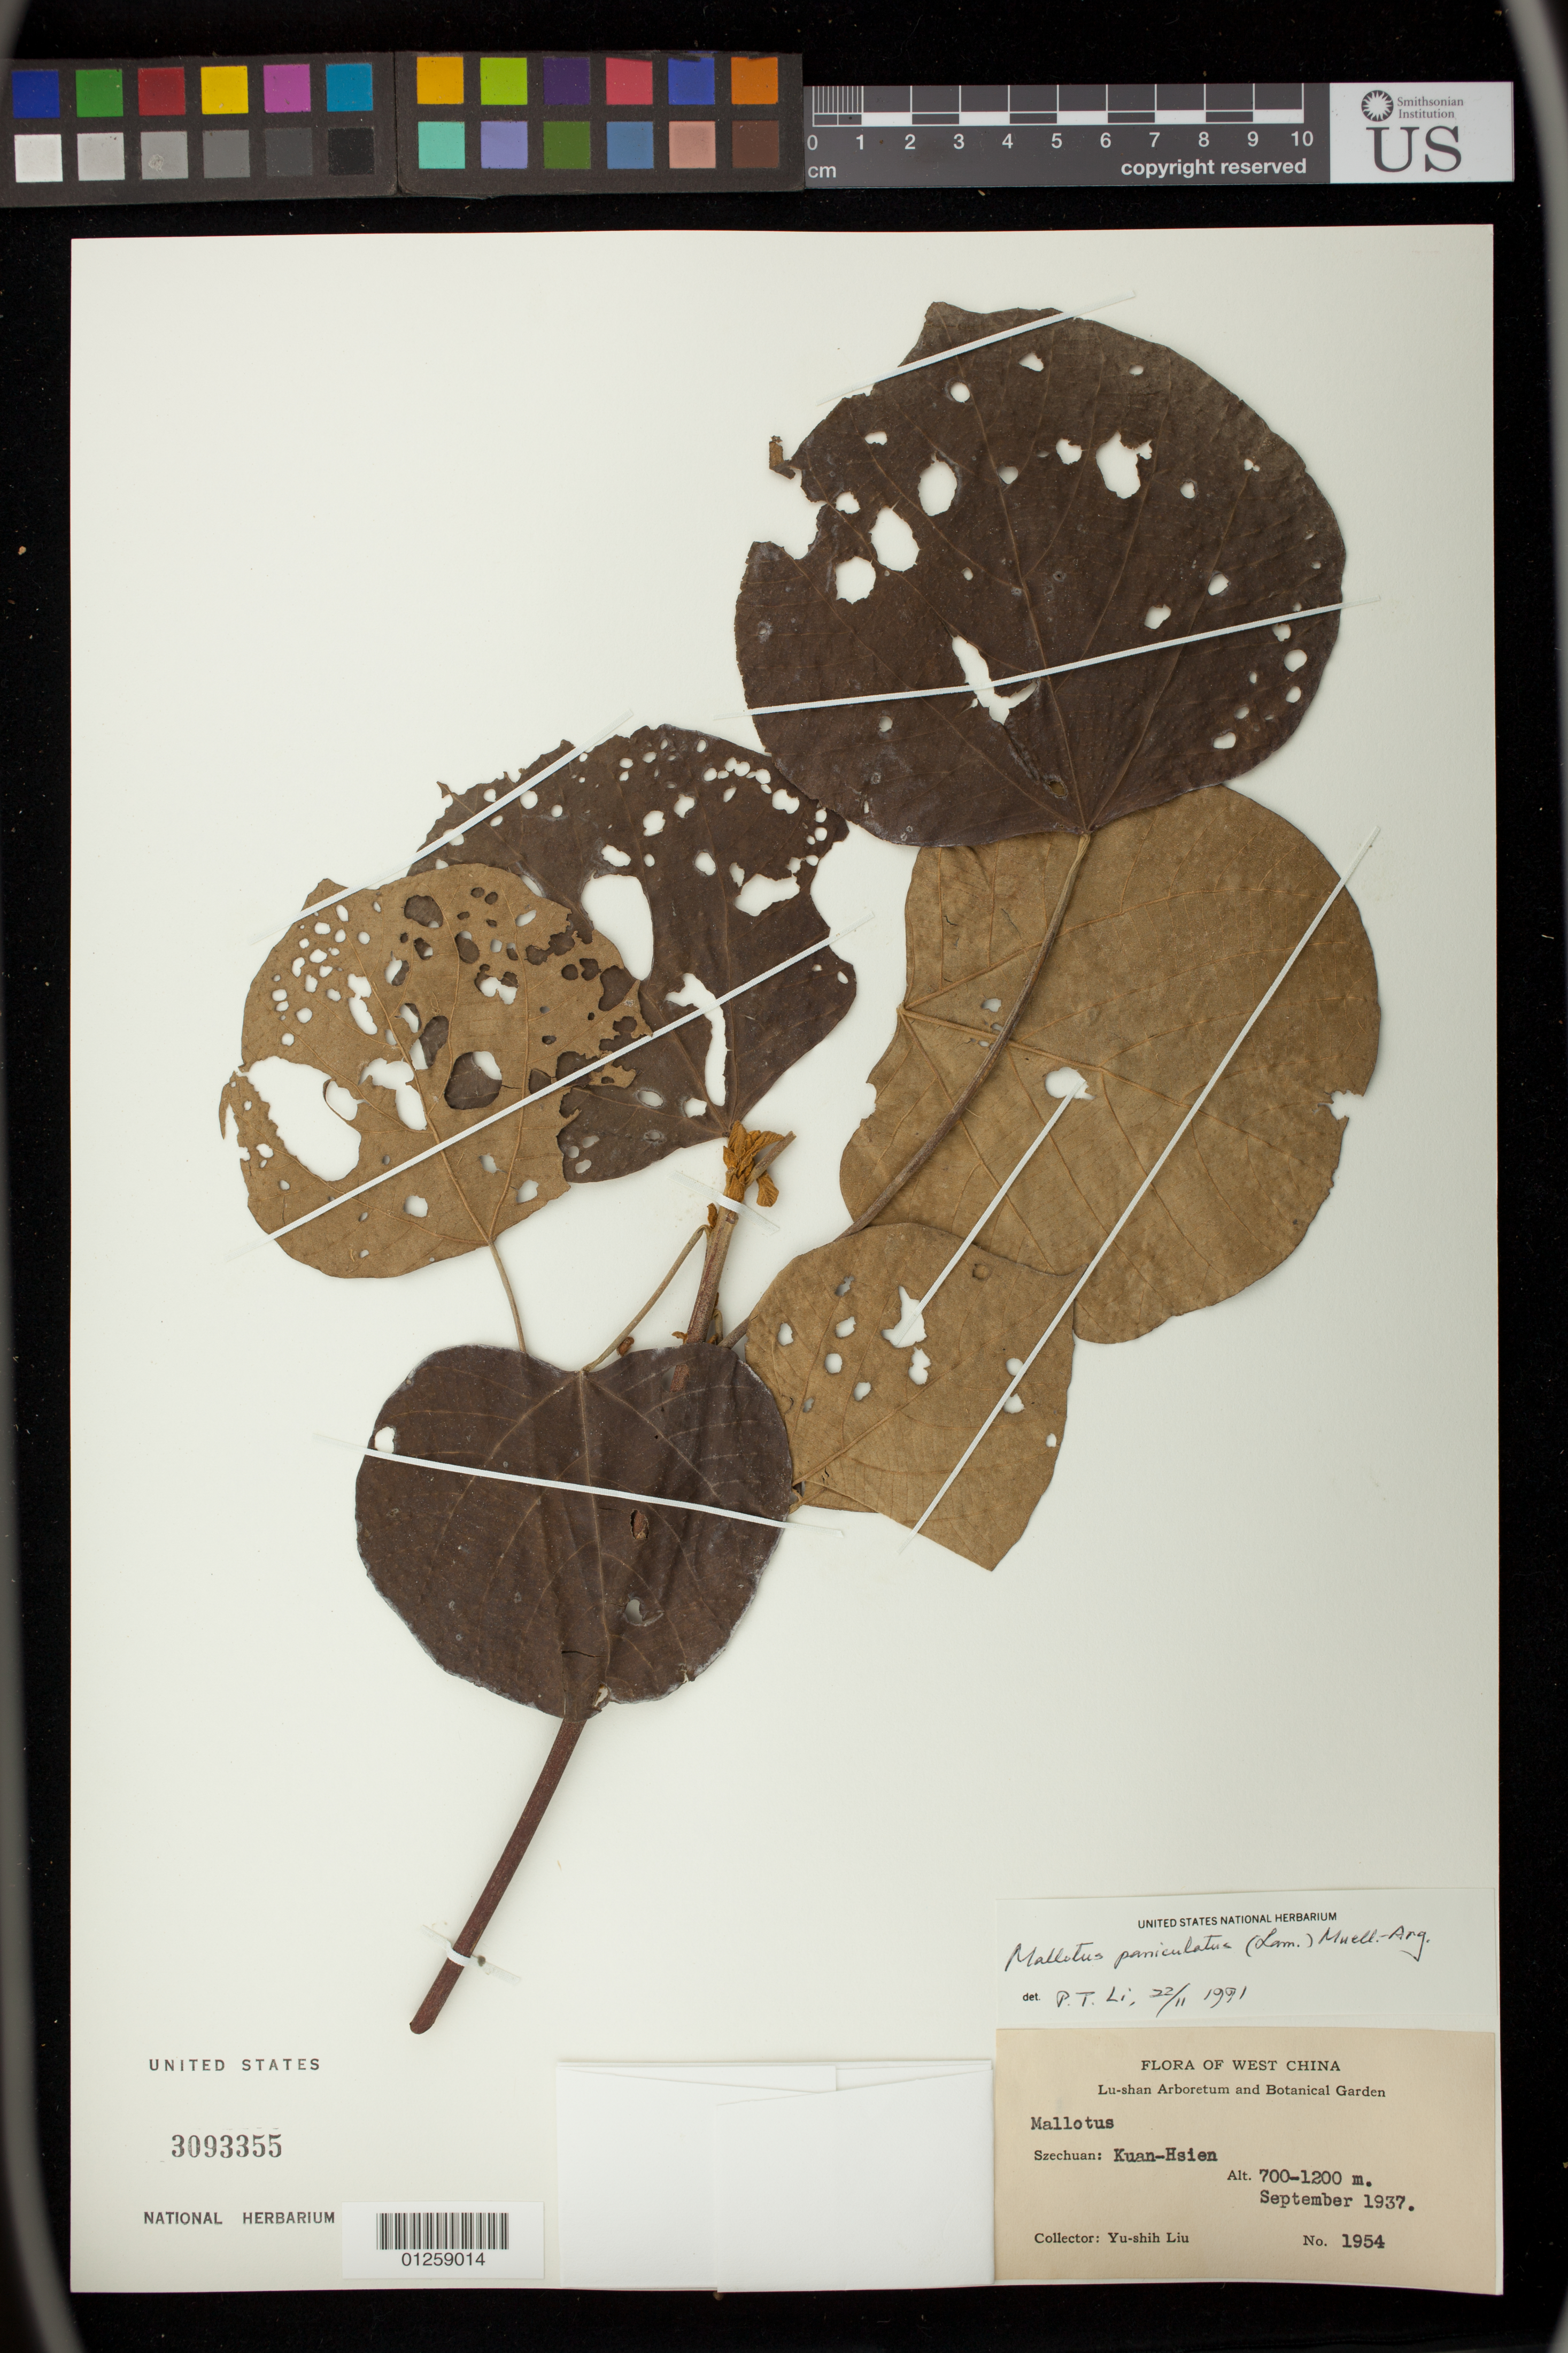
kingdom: Plantae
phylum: Tracheophyta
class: Magnoliopsida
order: Malpighiales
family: Euphorbiaceae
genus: Mallotus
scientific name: Mallotus paniculatus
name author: (Lam.) Müll. Arg.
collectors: Y.-S. Liu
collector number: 1954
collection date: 1937-09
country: China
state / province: Sichuan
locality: Kuan-Hsien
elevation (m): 700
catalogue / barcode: US 3093355